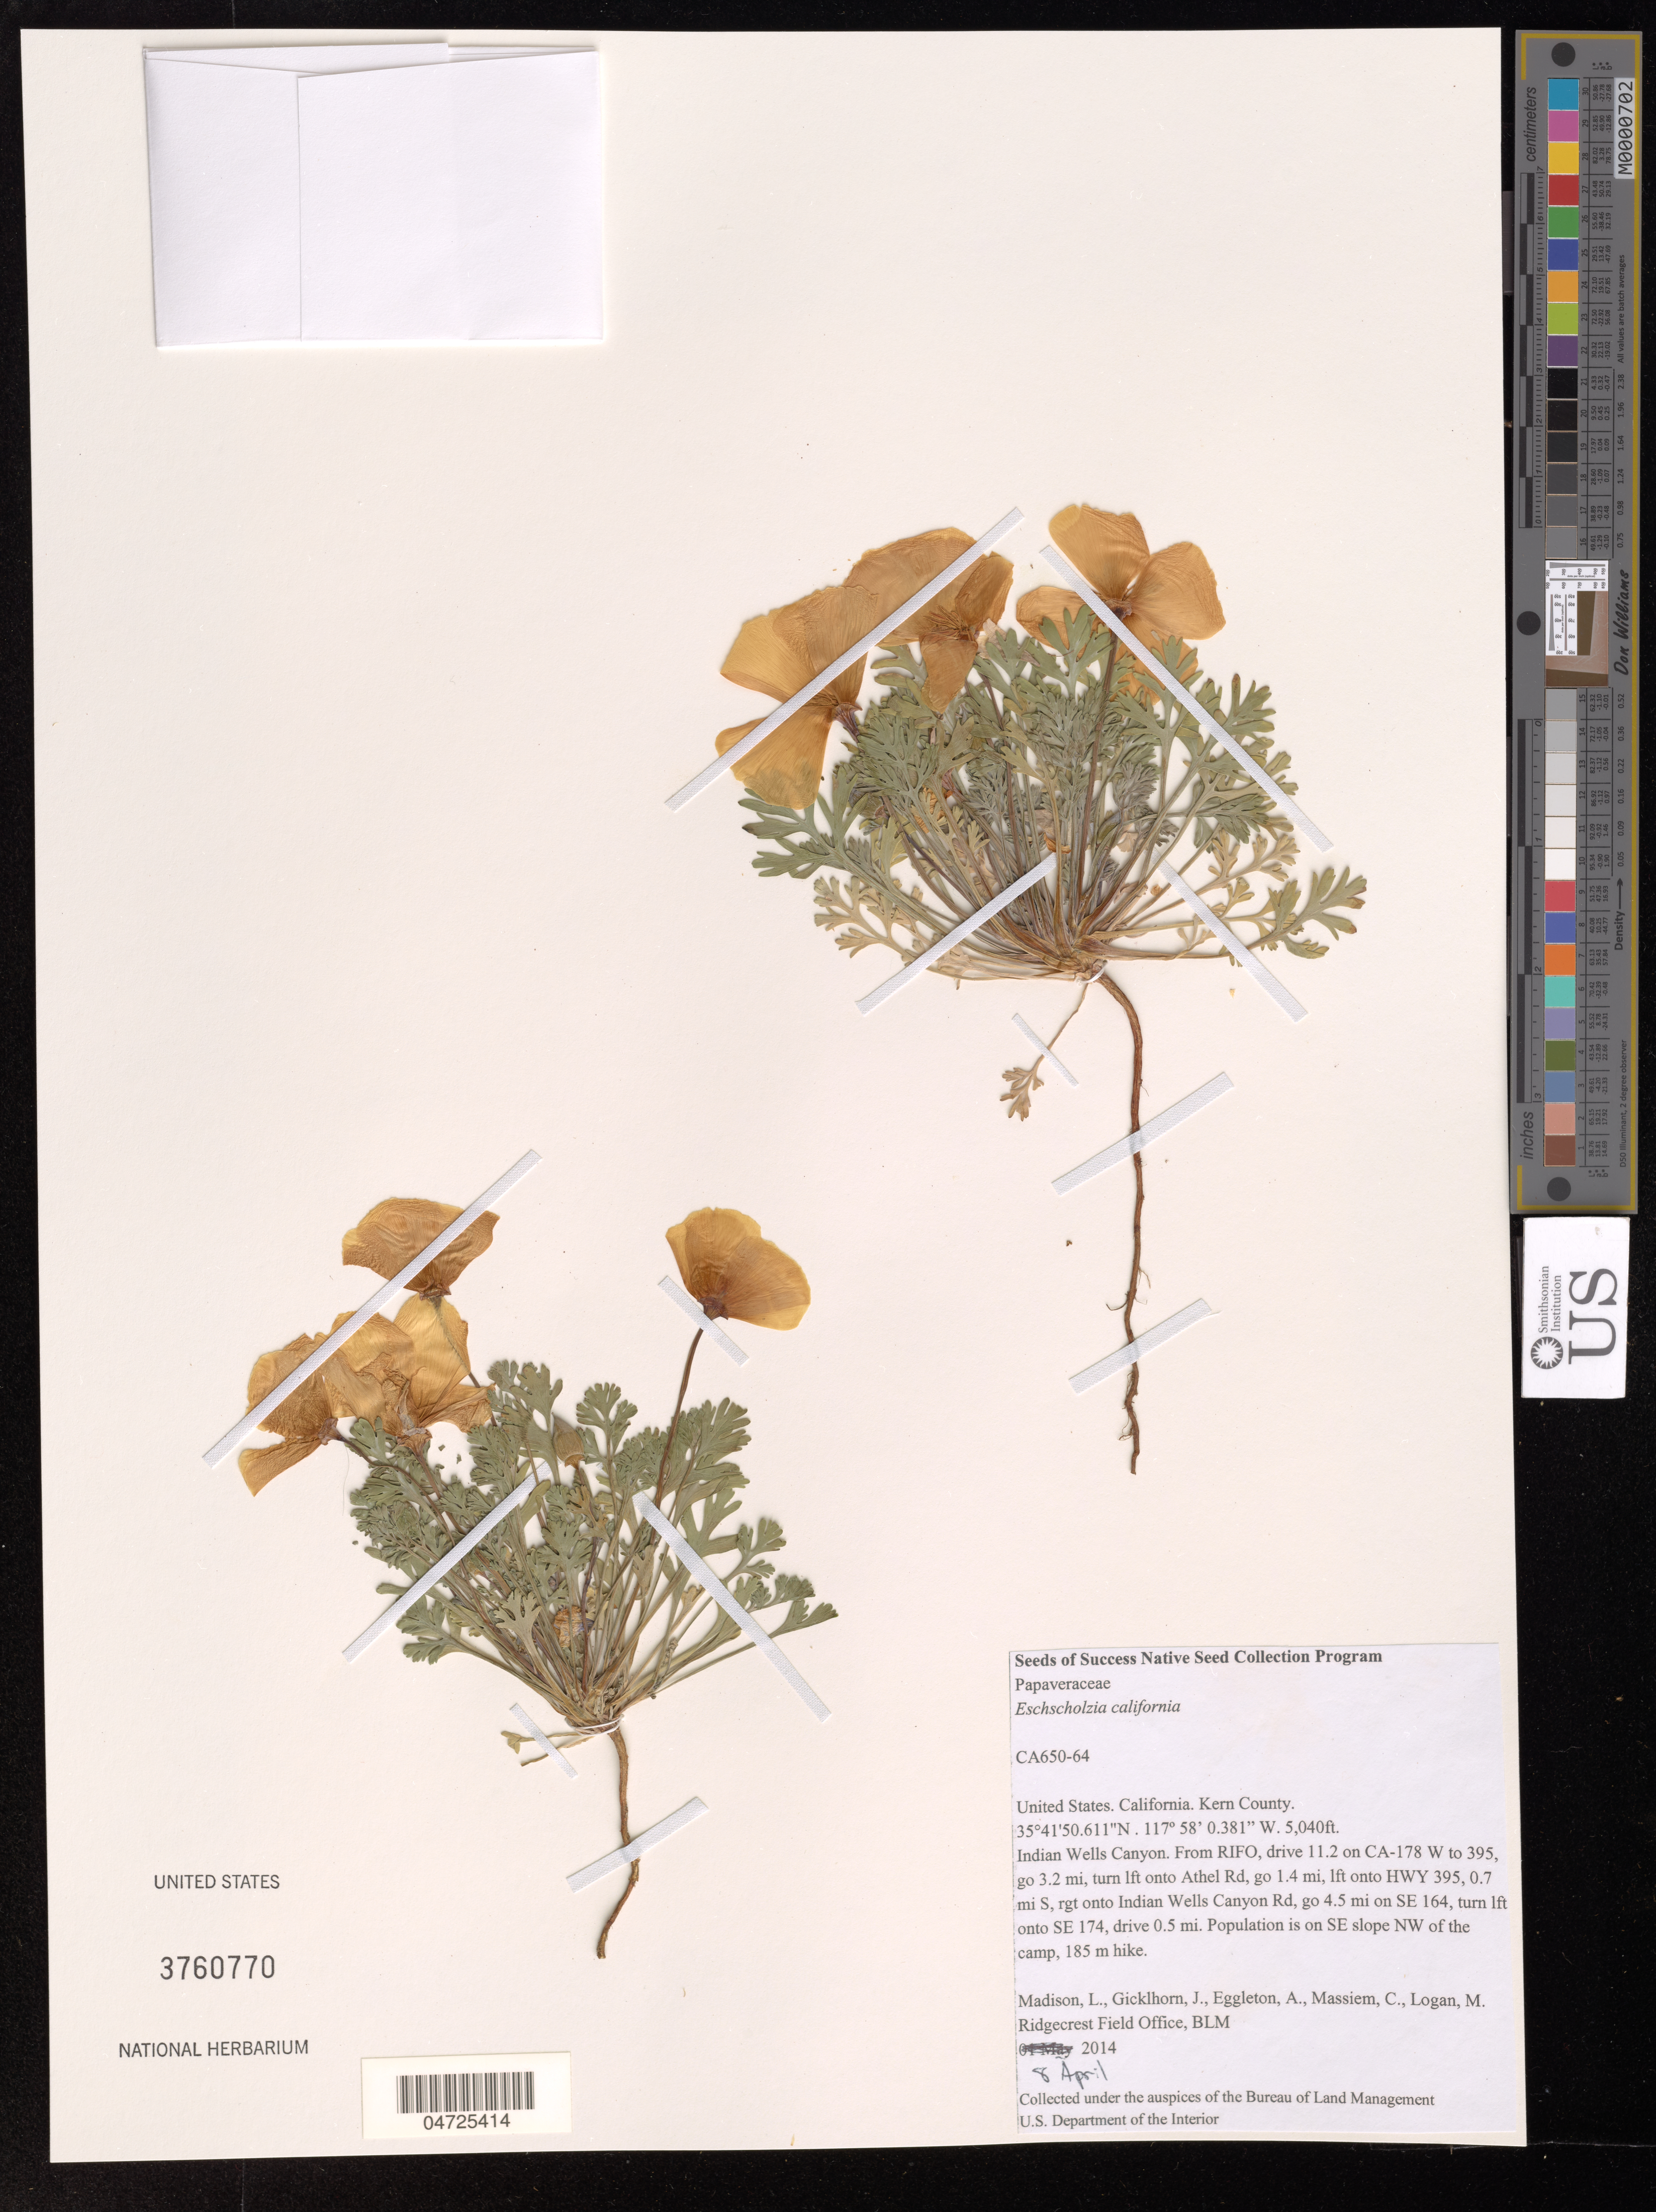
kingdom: Plantae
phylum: Tracheophyta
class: Magnoliopsida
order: Ranunculales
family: Papaveraceae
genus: Eschscholzia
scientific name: Eschscholzia californica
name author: Cham.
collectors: L. Madison, J. Gicklhorn, A. Eggleton, C. Massiem & M. Logan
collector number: CA650-64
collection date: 2014-04-08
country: United States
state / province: California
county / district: Kern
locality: Kern County. Indian Wells Canyon. From RIFO, drive 11.2 on CA-178 W to 395, go 3.2 mi, turn lft onto Athel Rd, go 1.4 mi, lft onto HWY 395, 0.7 mi S, rgt onto Indian Wells Canyon Rd, go 4.5 mi on SE 164, turn lft onto SE 174, drive 0.5 mi. Population is on SE slope NW of the camp, 185 m hike.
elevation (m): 1536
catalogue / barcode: US 3760770